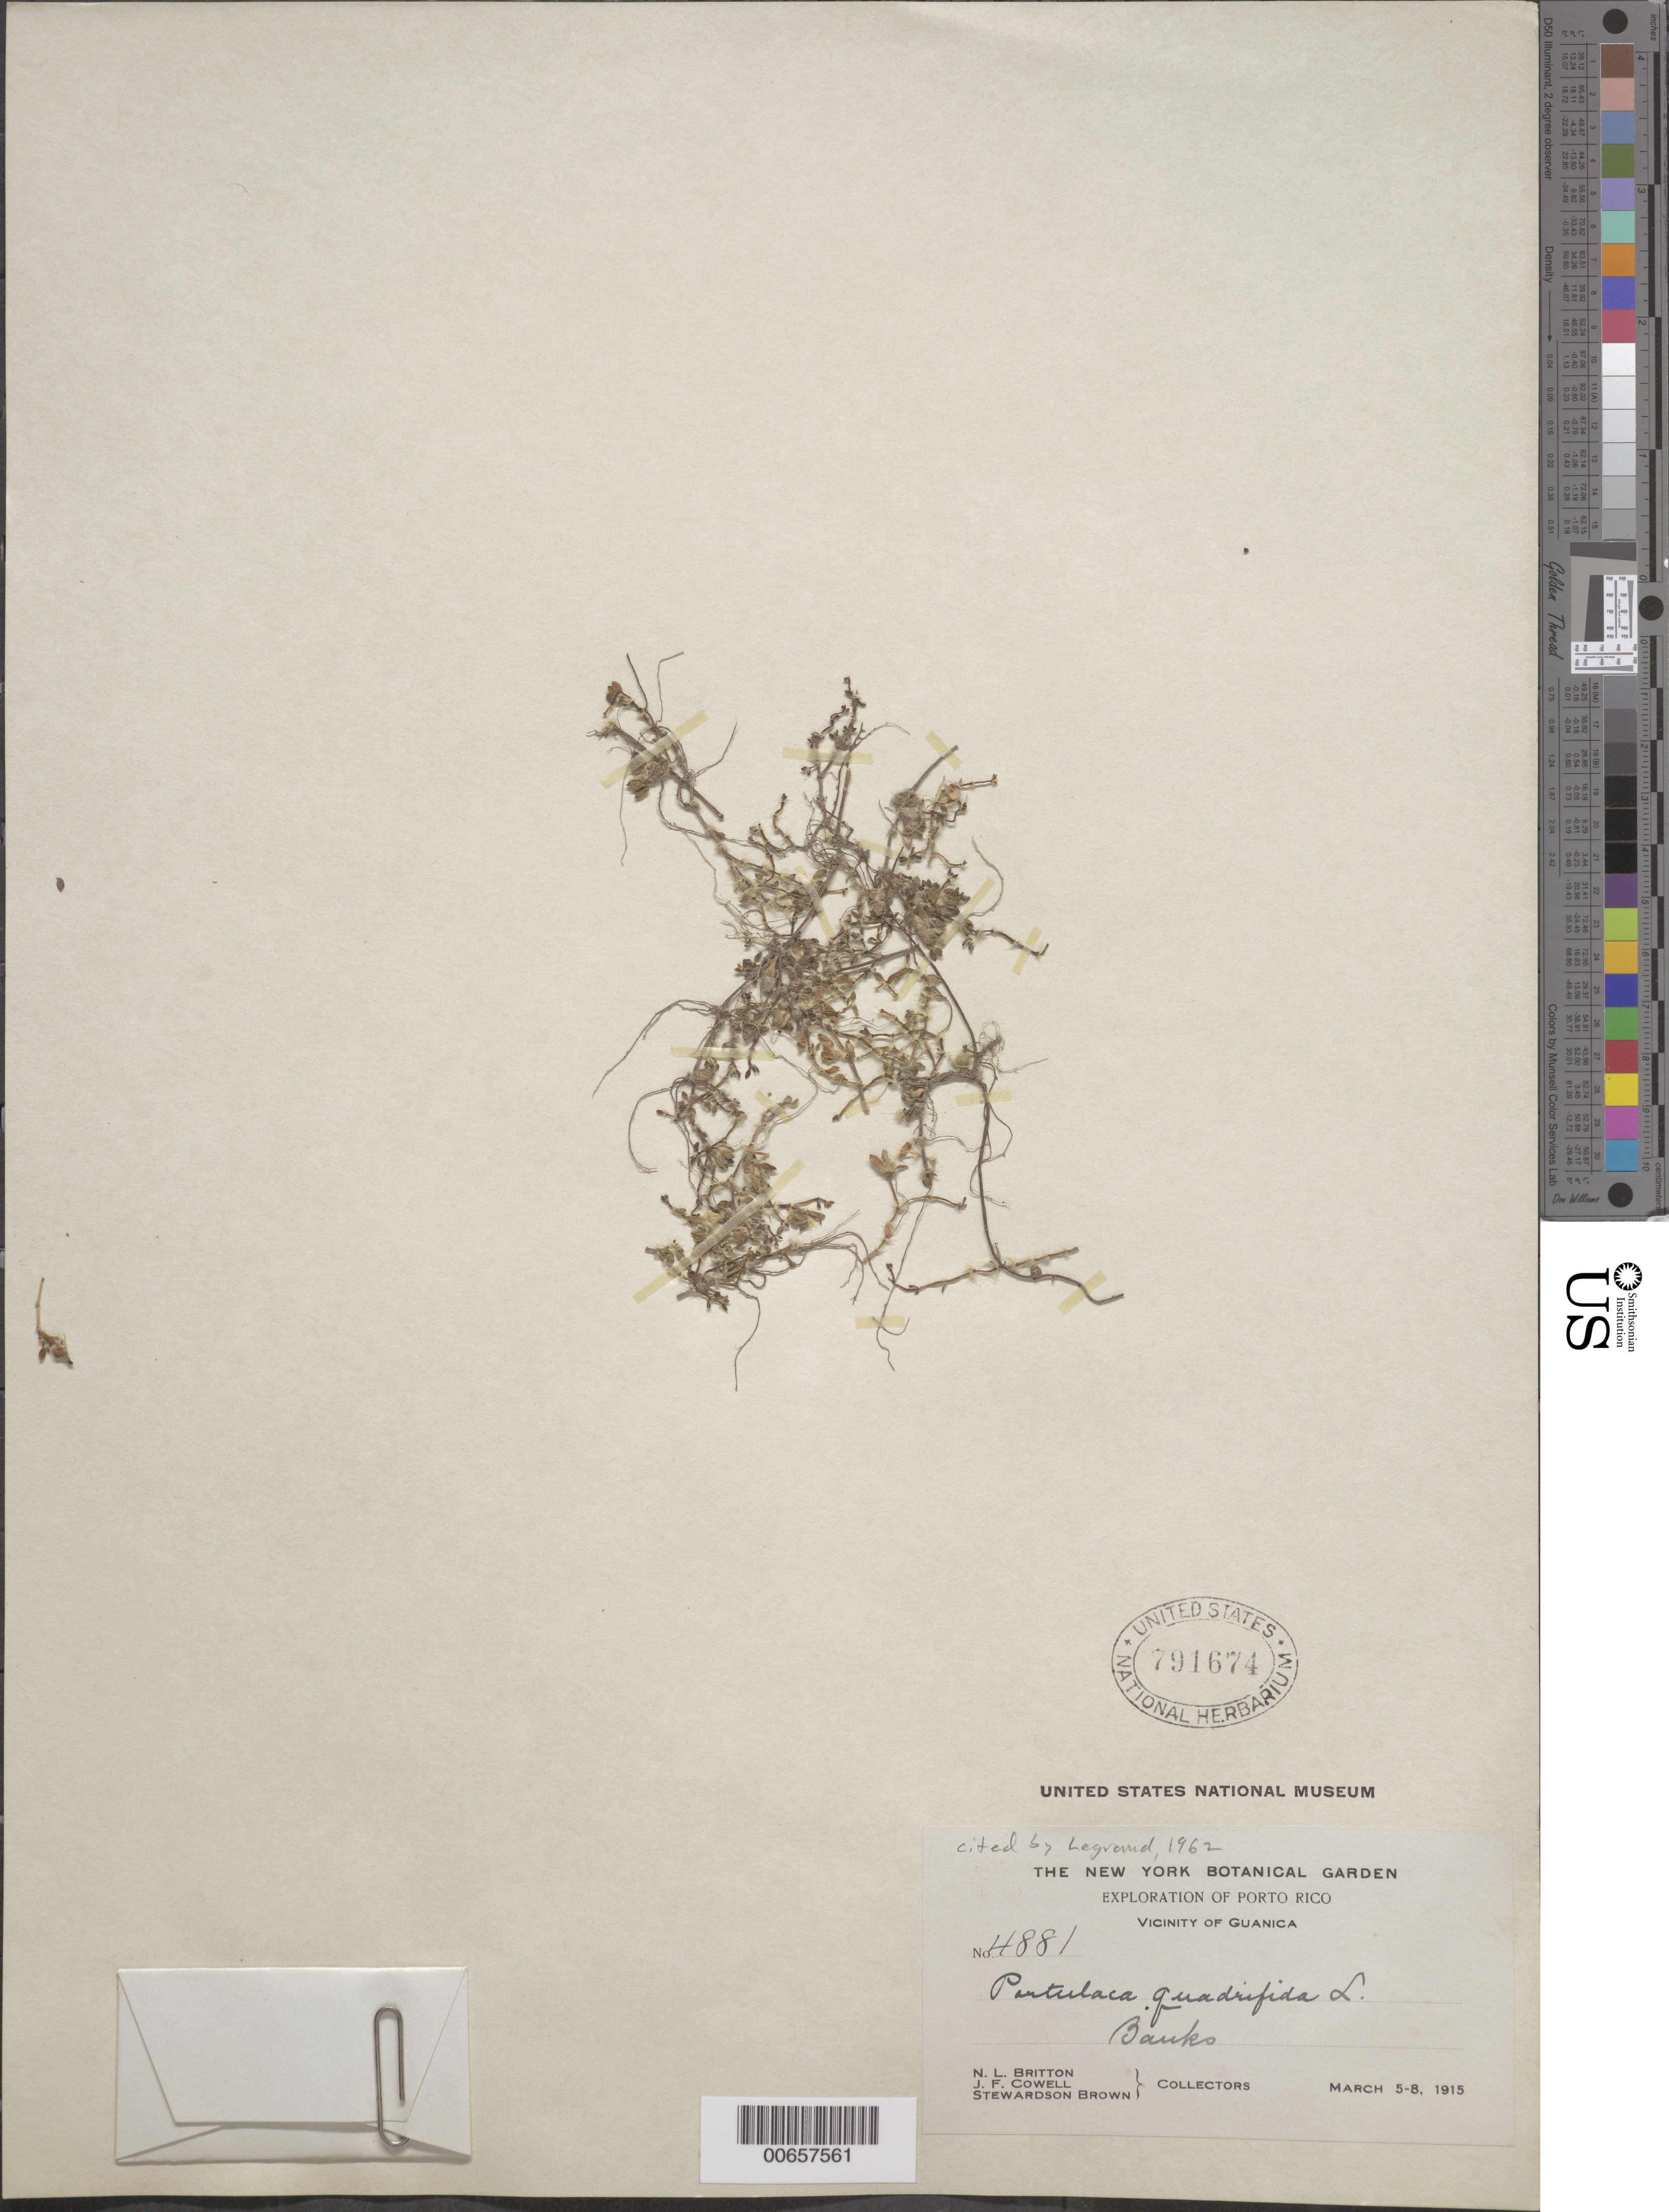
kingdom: Plantae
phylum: Tracheophyta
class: Magnoliopsida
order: Caryophyllales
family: Portulacaceae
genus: Portulaca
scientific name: Portulaca quadrifida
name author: L.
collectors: N. Britton, J. F. Cowell & S. Brown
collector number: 4881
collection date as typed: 05 Mar 1915 to 08 Mar 1915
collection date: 1915-03-05/1915-03-08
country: Puerto Rico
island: Greater Antilles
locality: Guanica, vic of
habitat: Banks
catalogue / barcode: US 791674